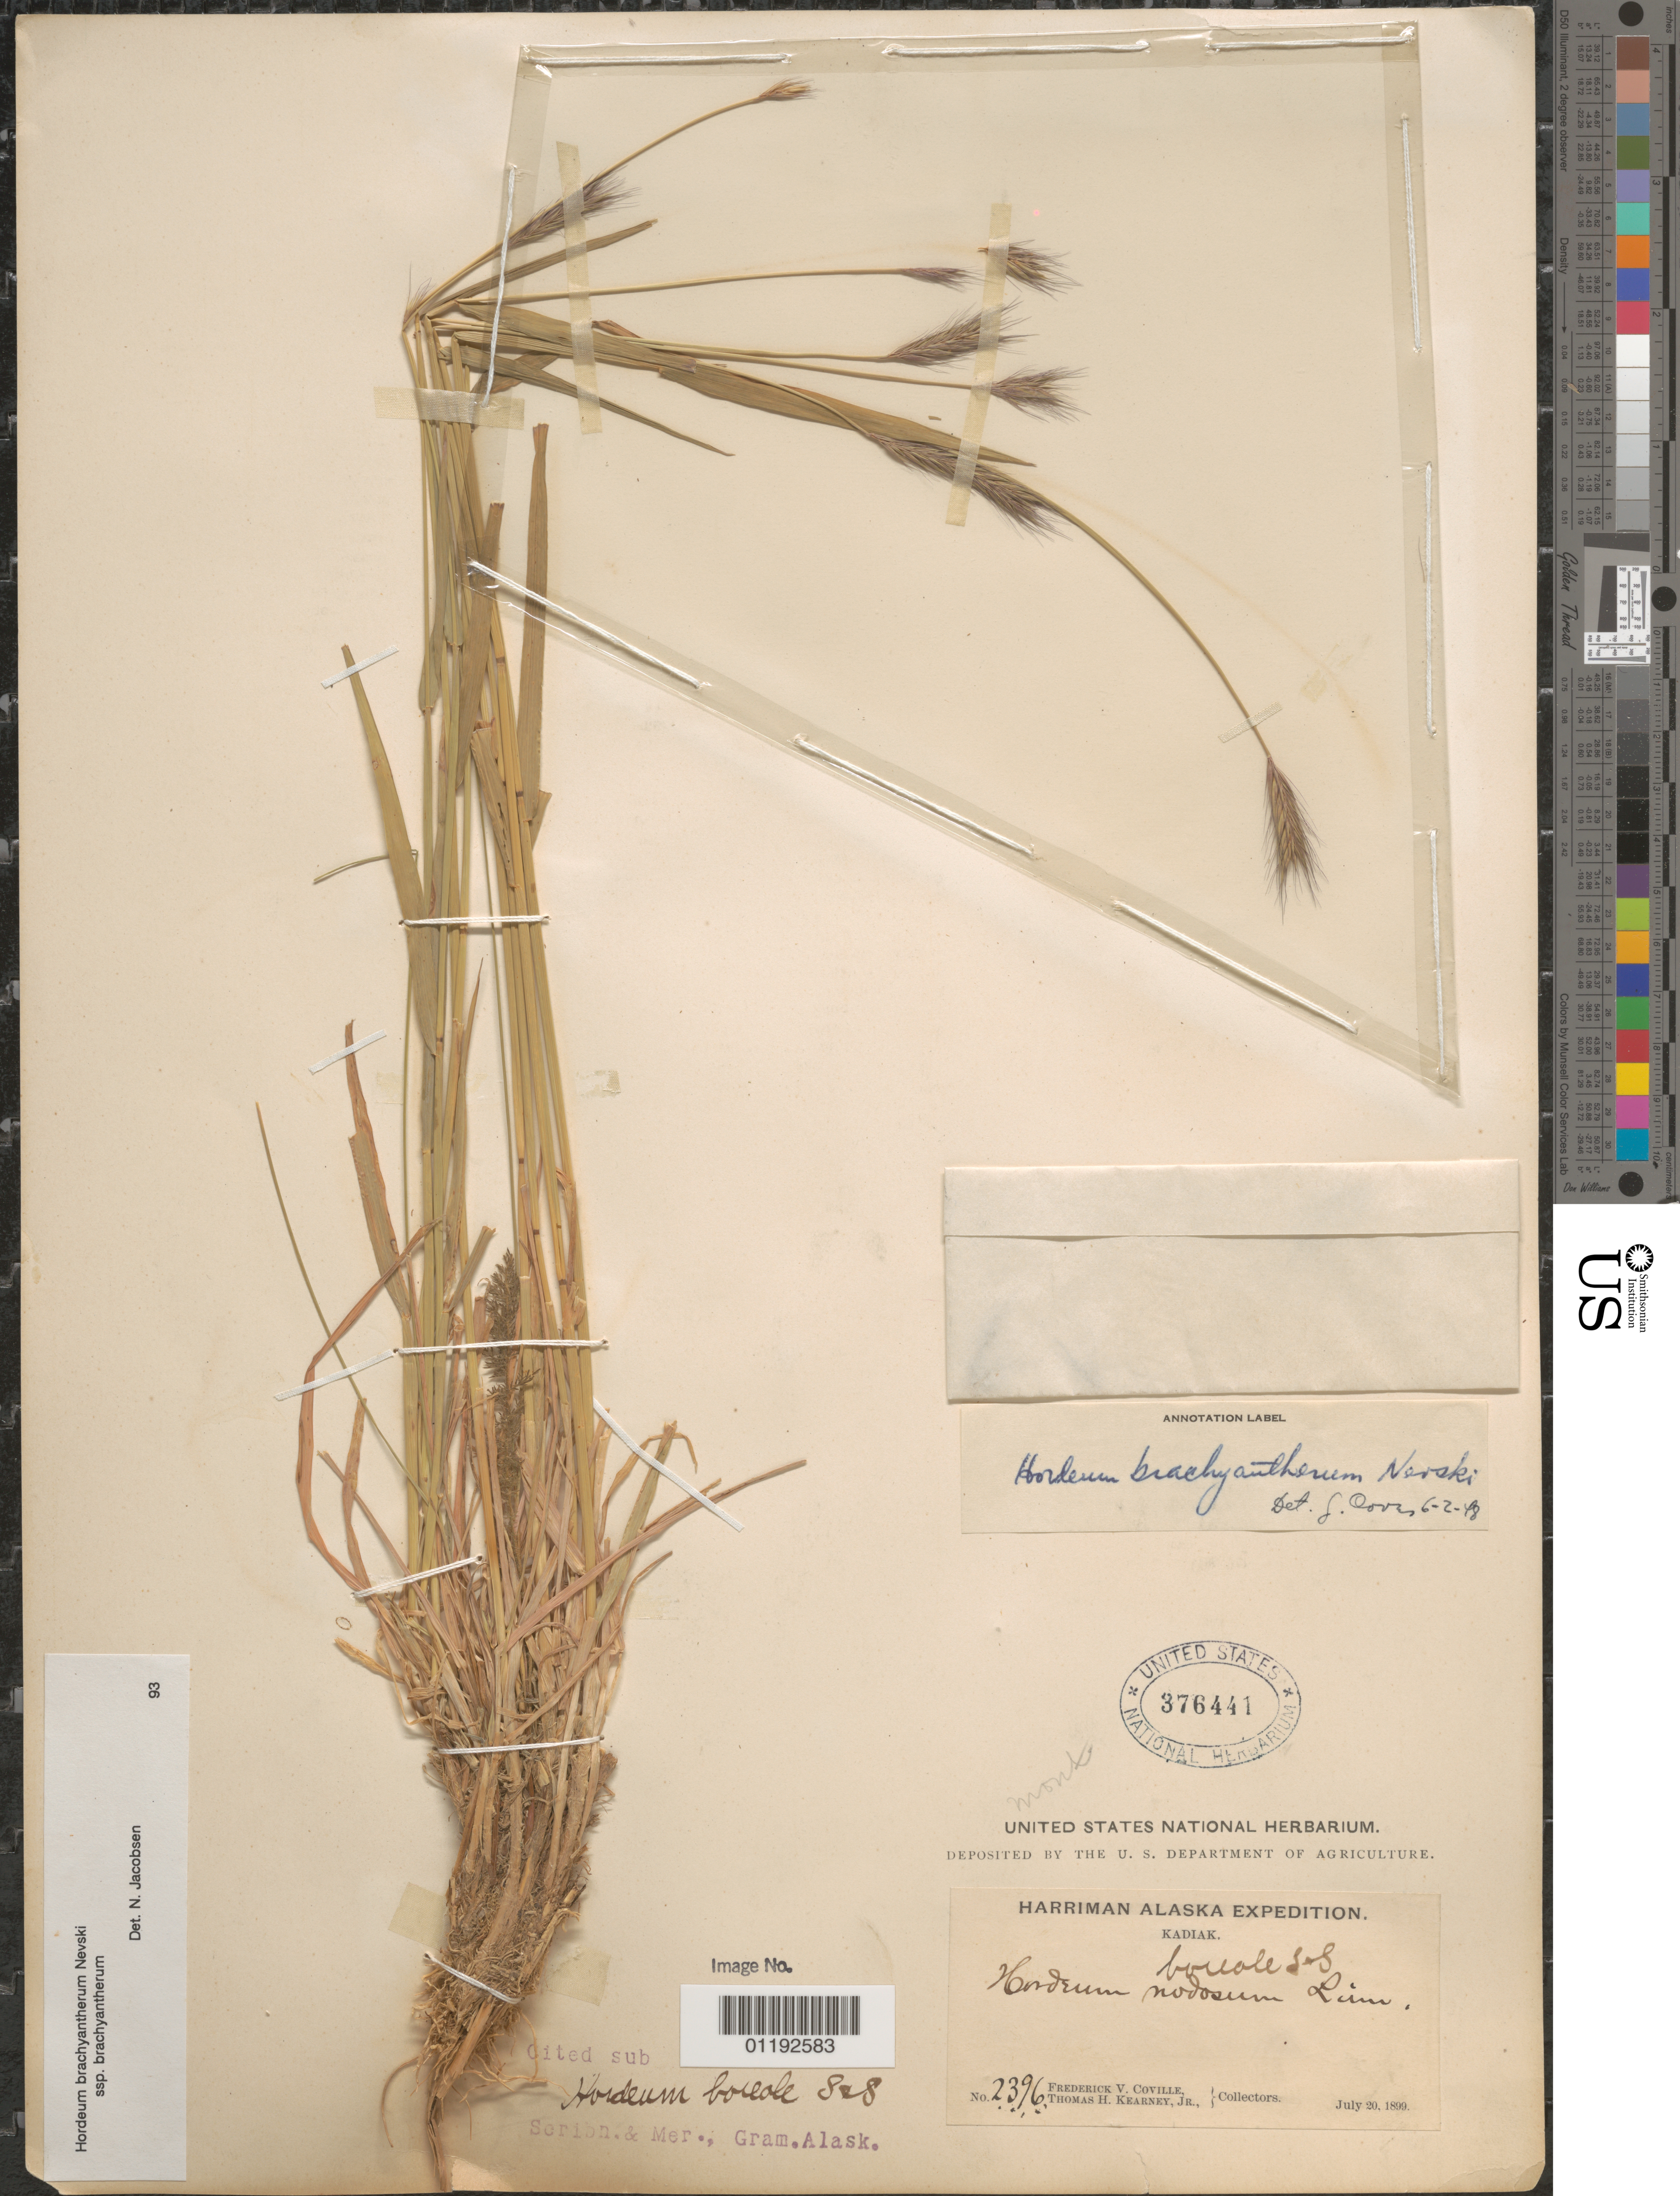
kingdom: Plantae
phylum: Tracheophyta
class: Liliopsida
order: Poales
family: Poaceae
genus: Hordeum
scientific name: Hordeum brachyantherum subsp. brachyantherum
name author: Nevski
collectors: F. V. Coville & T. H. Kearney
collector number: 2396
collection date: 1899-07-20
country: United States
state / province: Alaska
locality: Kadiak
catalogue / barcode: US 376441